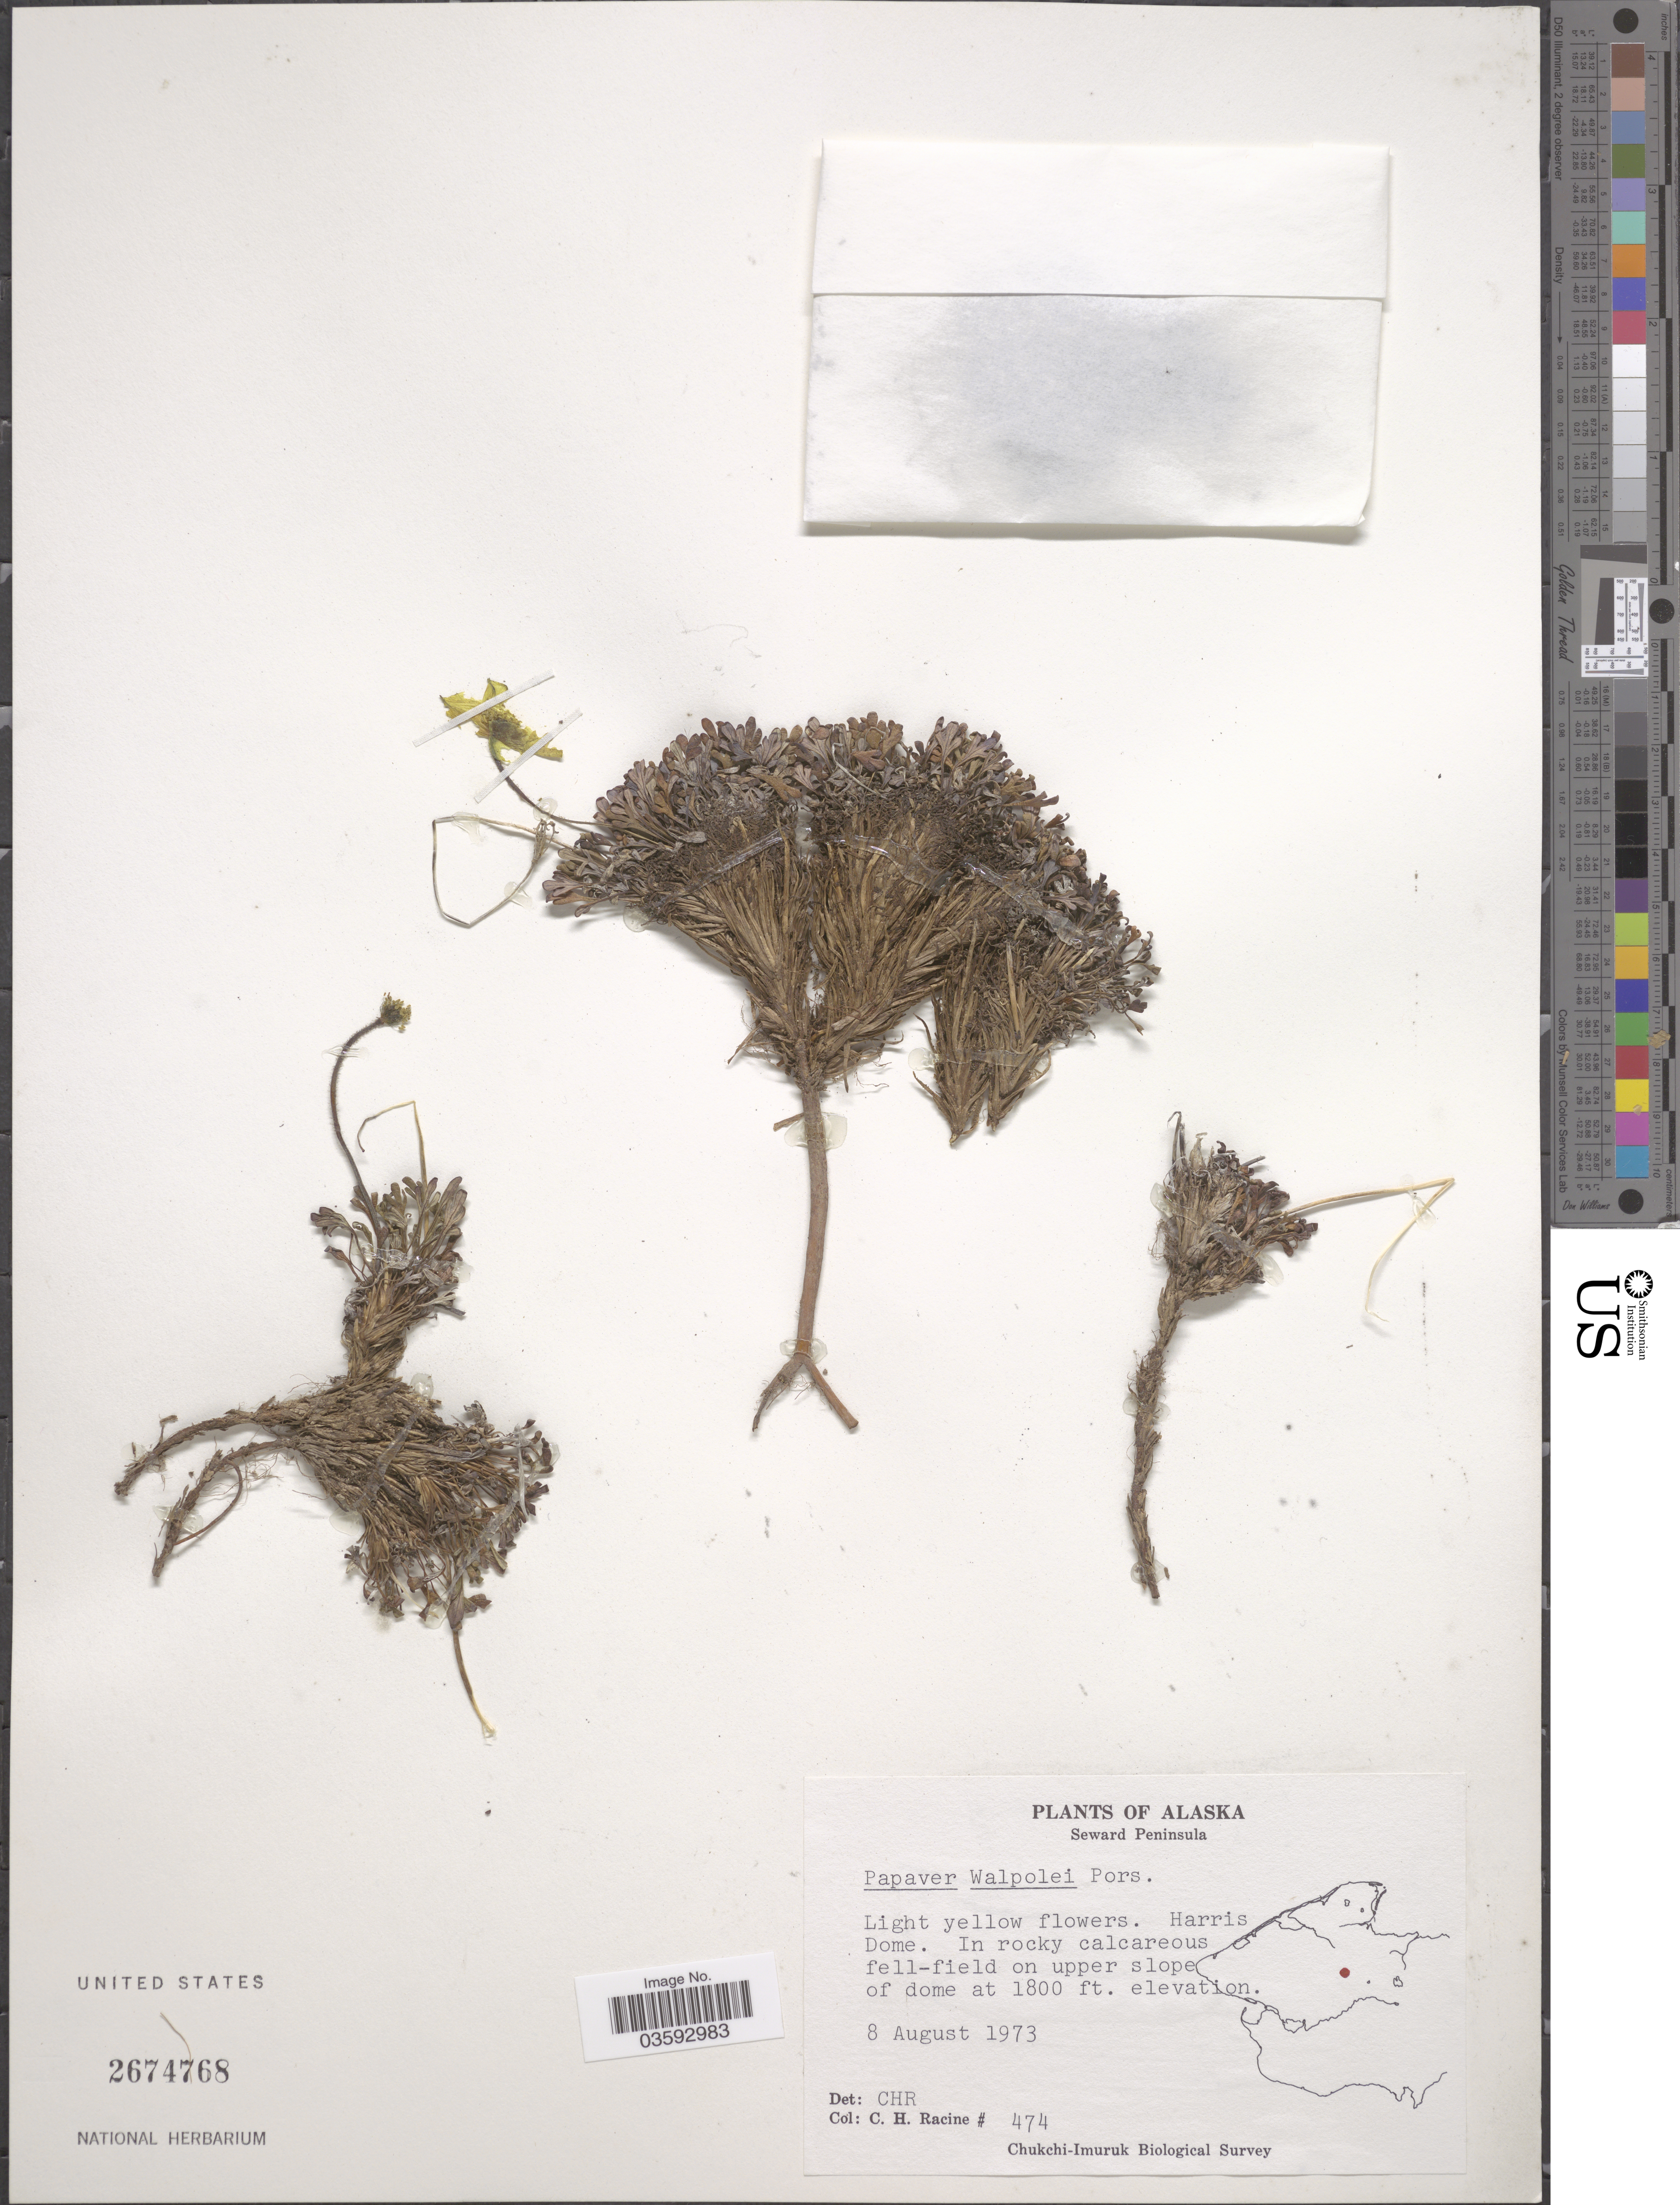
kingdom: Plantae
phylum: Tracheophyta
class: Magnoliopsida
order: Ranunculales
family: Papaveraceae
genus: Papaver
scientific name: Papaver walpolei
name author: A.E. Porsild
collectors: C. Racine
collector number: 474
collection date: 1973-08-08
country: United States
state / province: Alaska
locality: Seward Peninsula. Harris Dome.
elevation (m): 549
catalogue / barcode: US 2674768